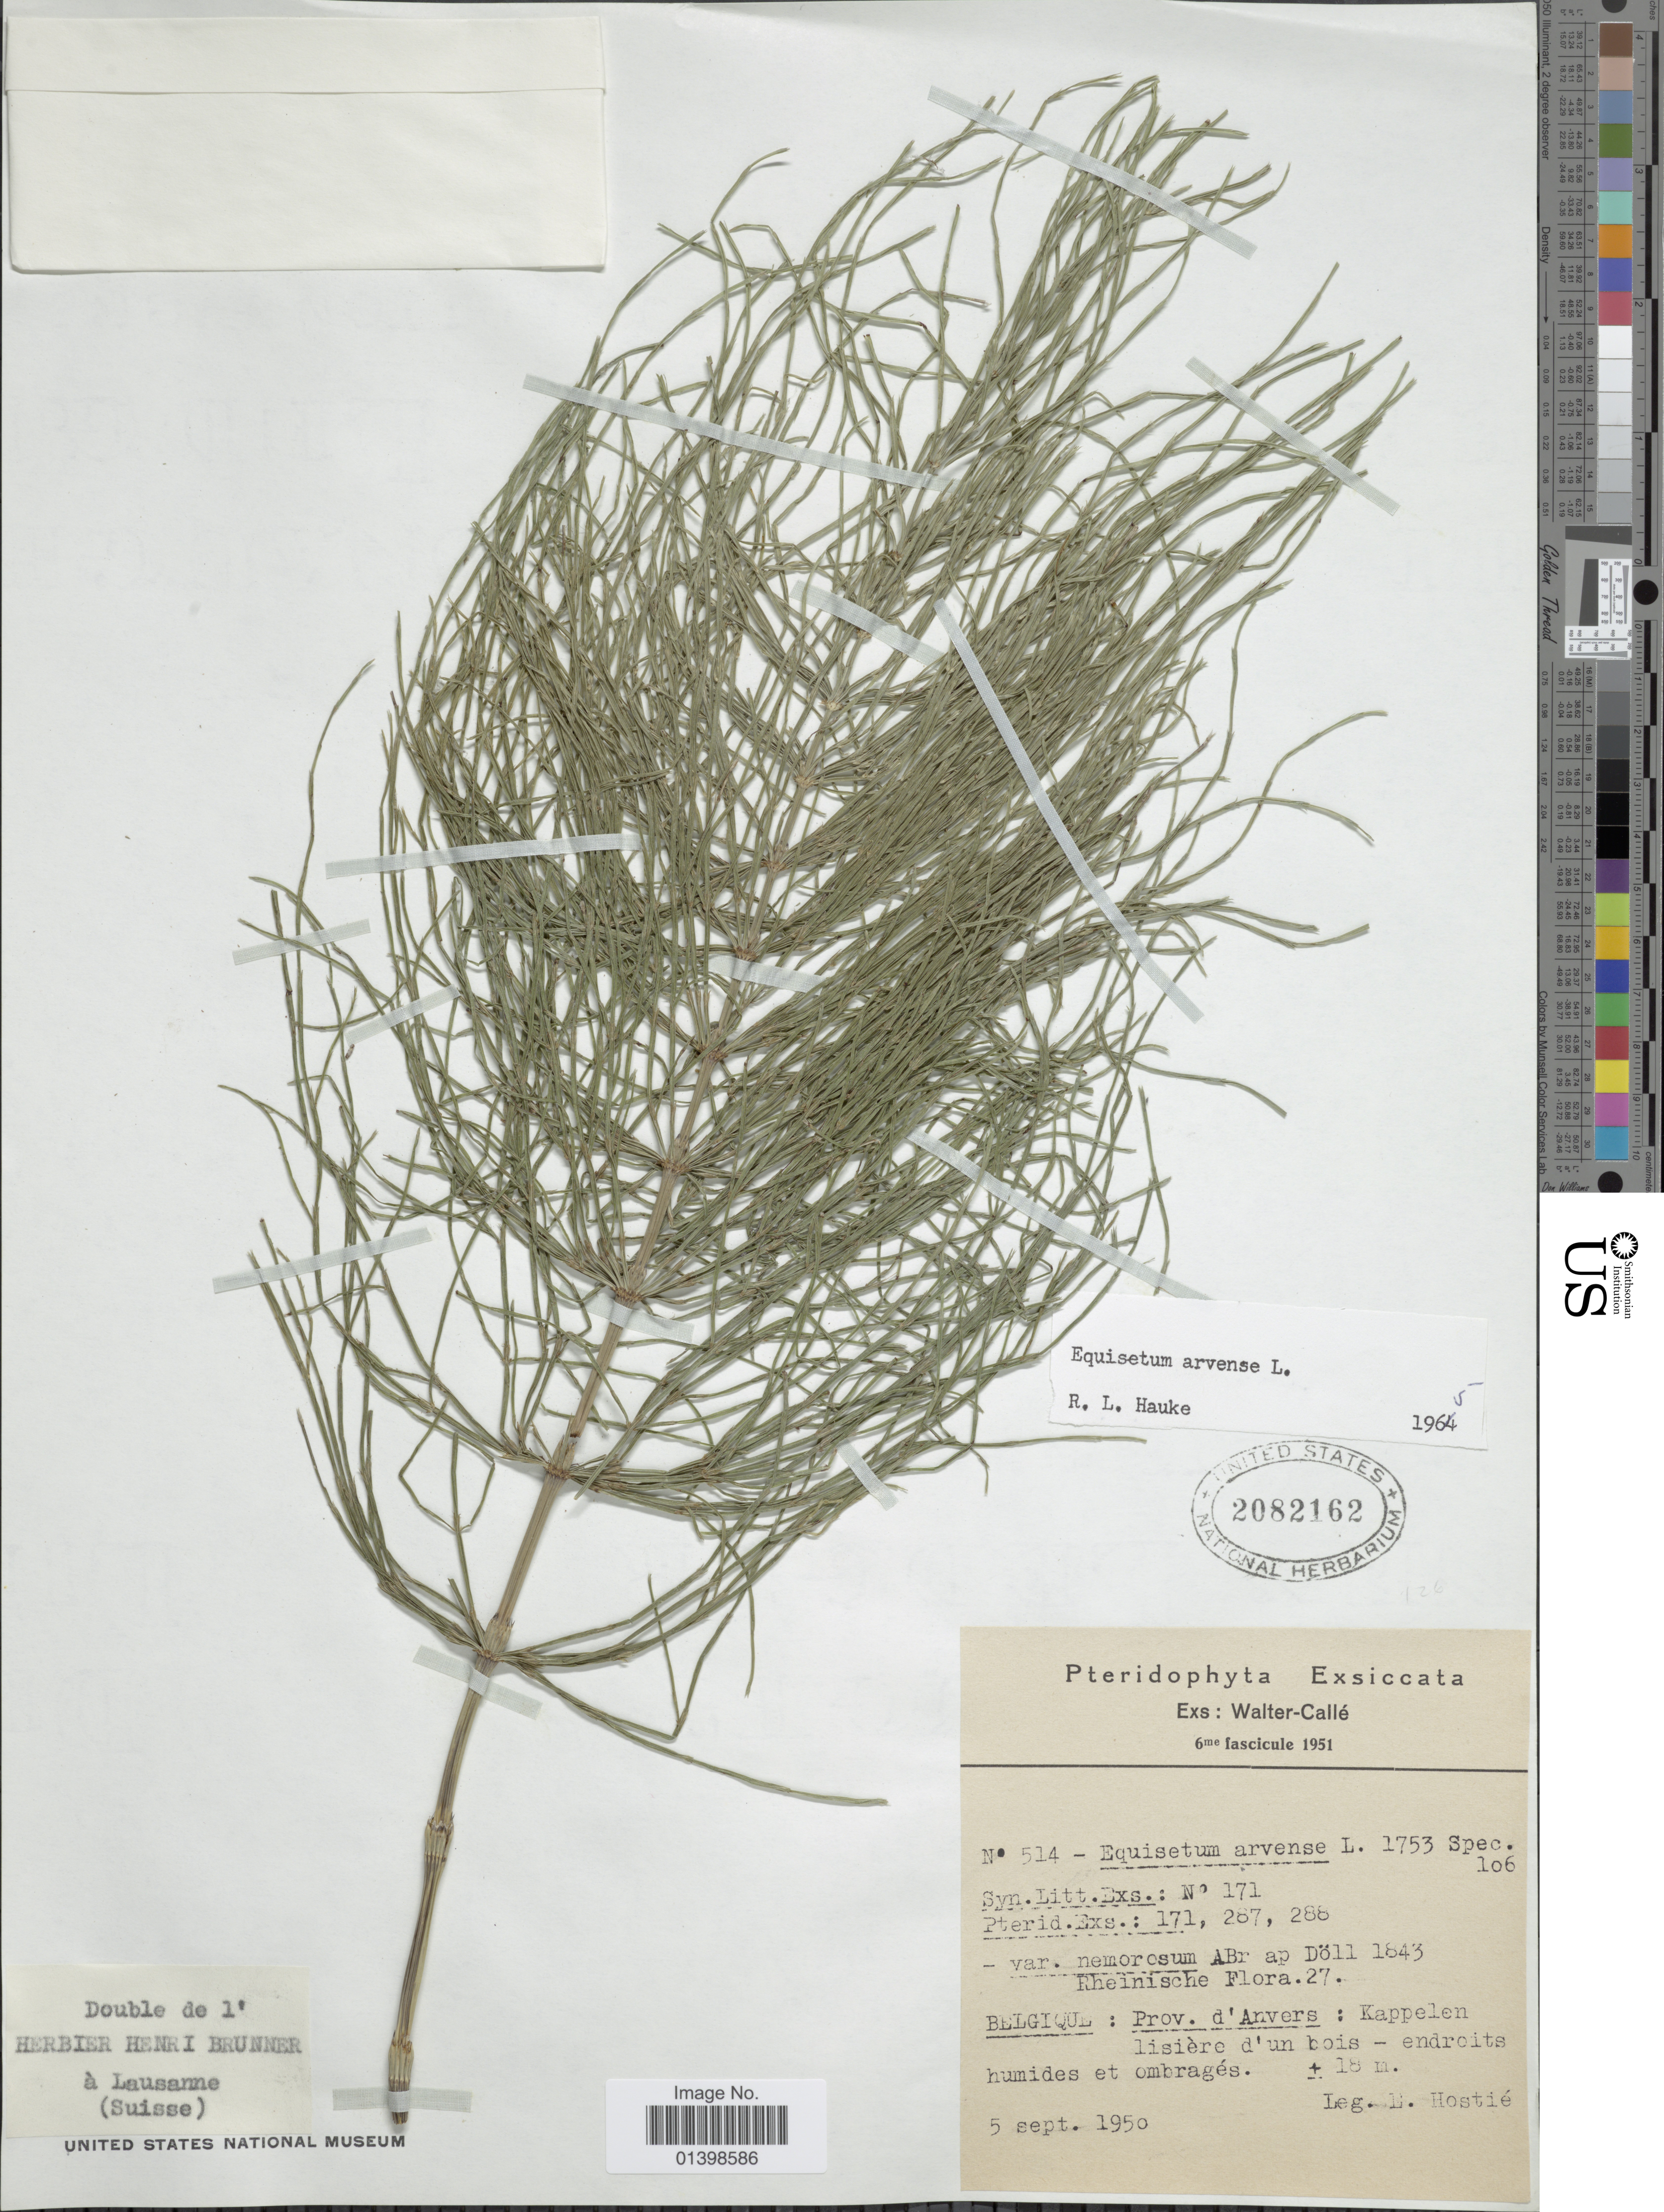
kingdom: Plantae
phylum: Tracheophyta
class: Polypodiopsida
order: Equisetales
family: Equisetaceae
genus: Equisetum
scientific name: Equisetum arvense var. nemorosum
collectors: E. Hostie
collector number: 514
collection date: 1950-09-05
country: Belgium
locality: Prov. d'Anvers: kappelen lisière d'un bois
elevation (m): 18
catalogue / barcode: US 2082162